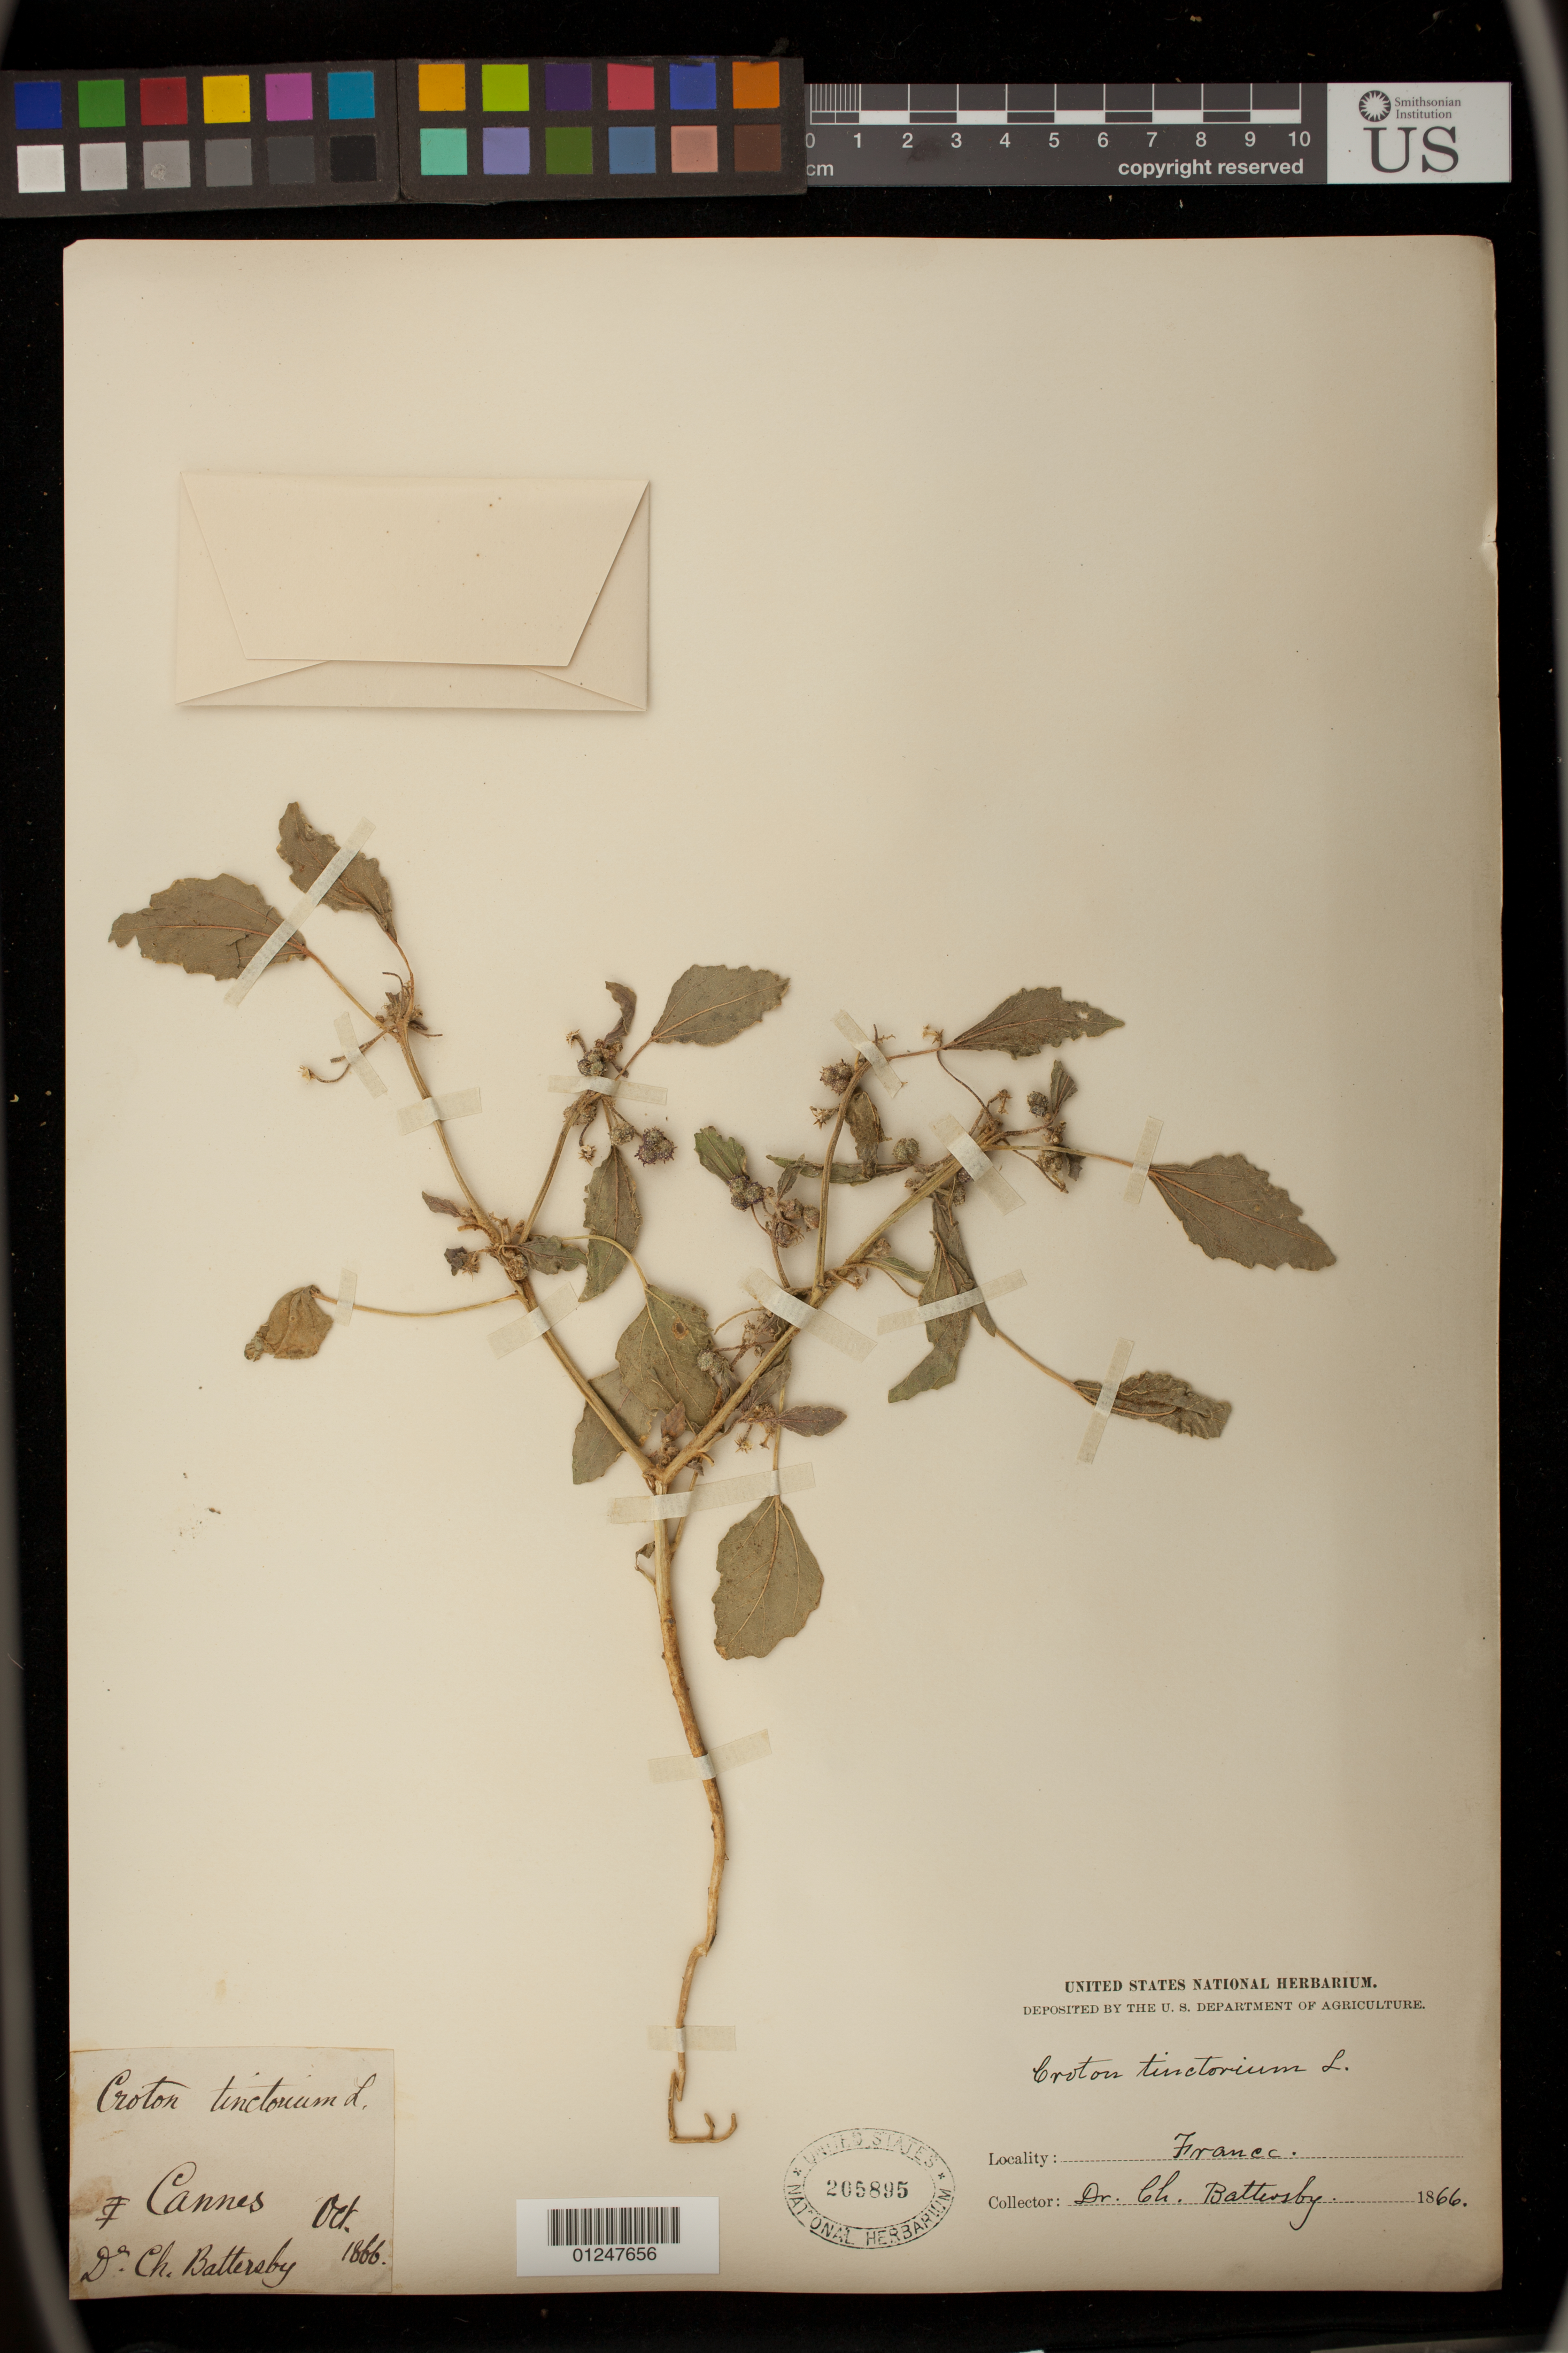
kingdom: Plantae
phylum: Tracheophyta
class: Magnoliopsida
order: Malpighiales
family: Euphorbiaceae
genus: Chrozophora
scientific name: Chrozophora tinctoria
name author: (L.) A. Juss.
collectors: C. Battersby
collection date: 1866-10-01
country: France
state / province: Provence-Alpes-Côte d'Azur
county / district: Alpes-Maritimes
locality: Cannes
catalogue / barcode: US 205895